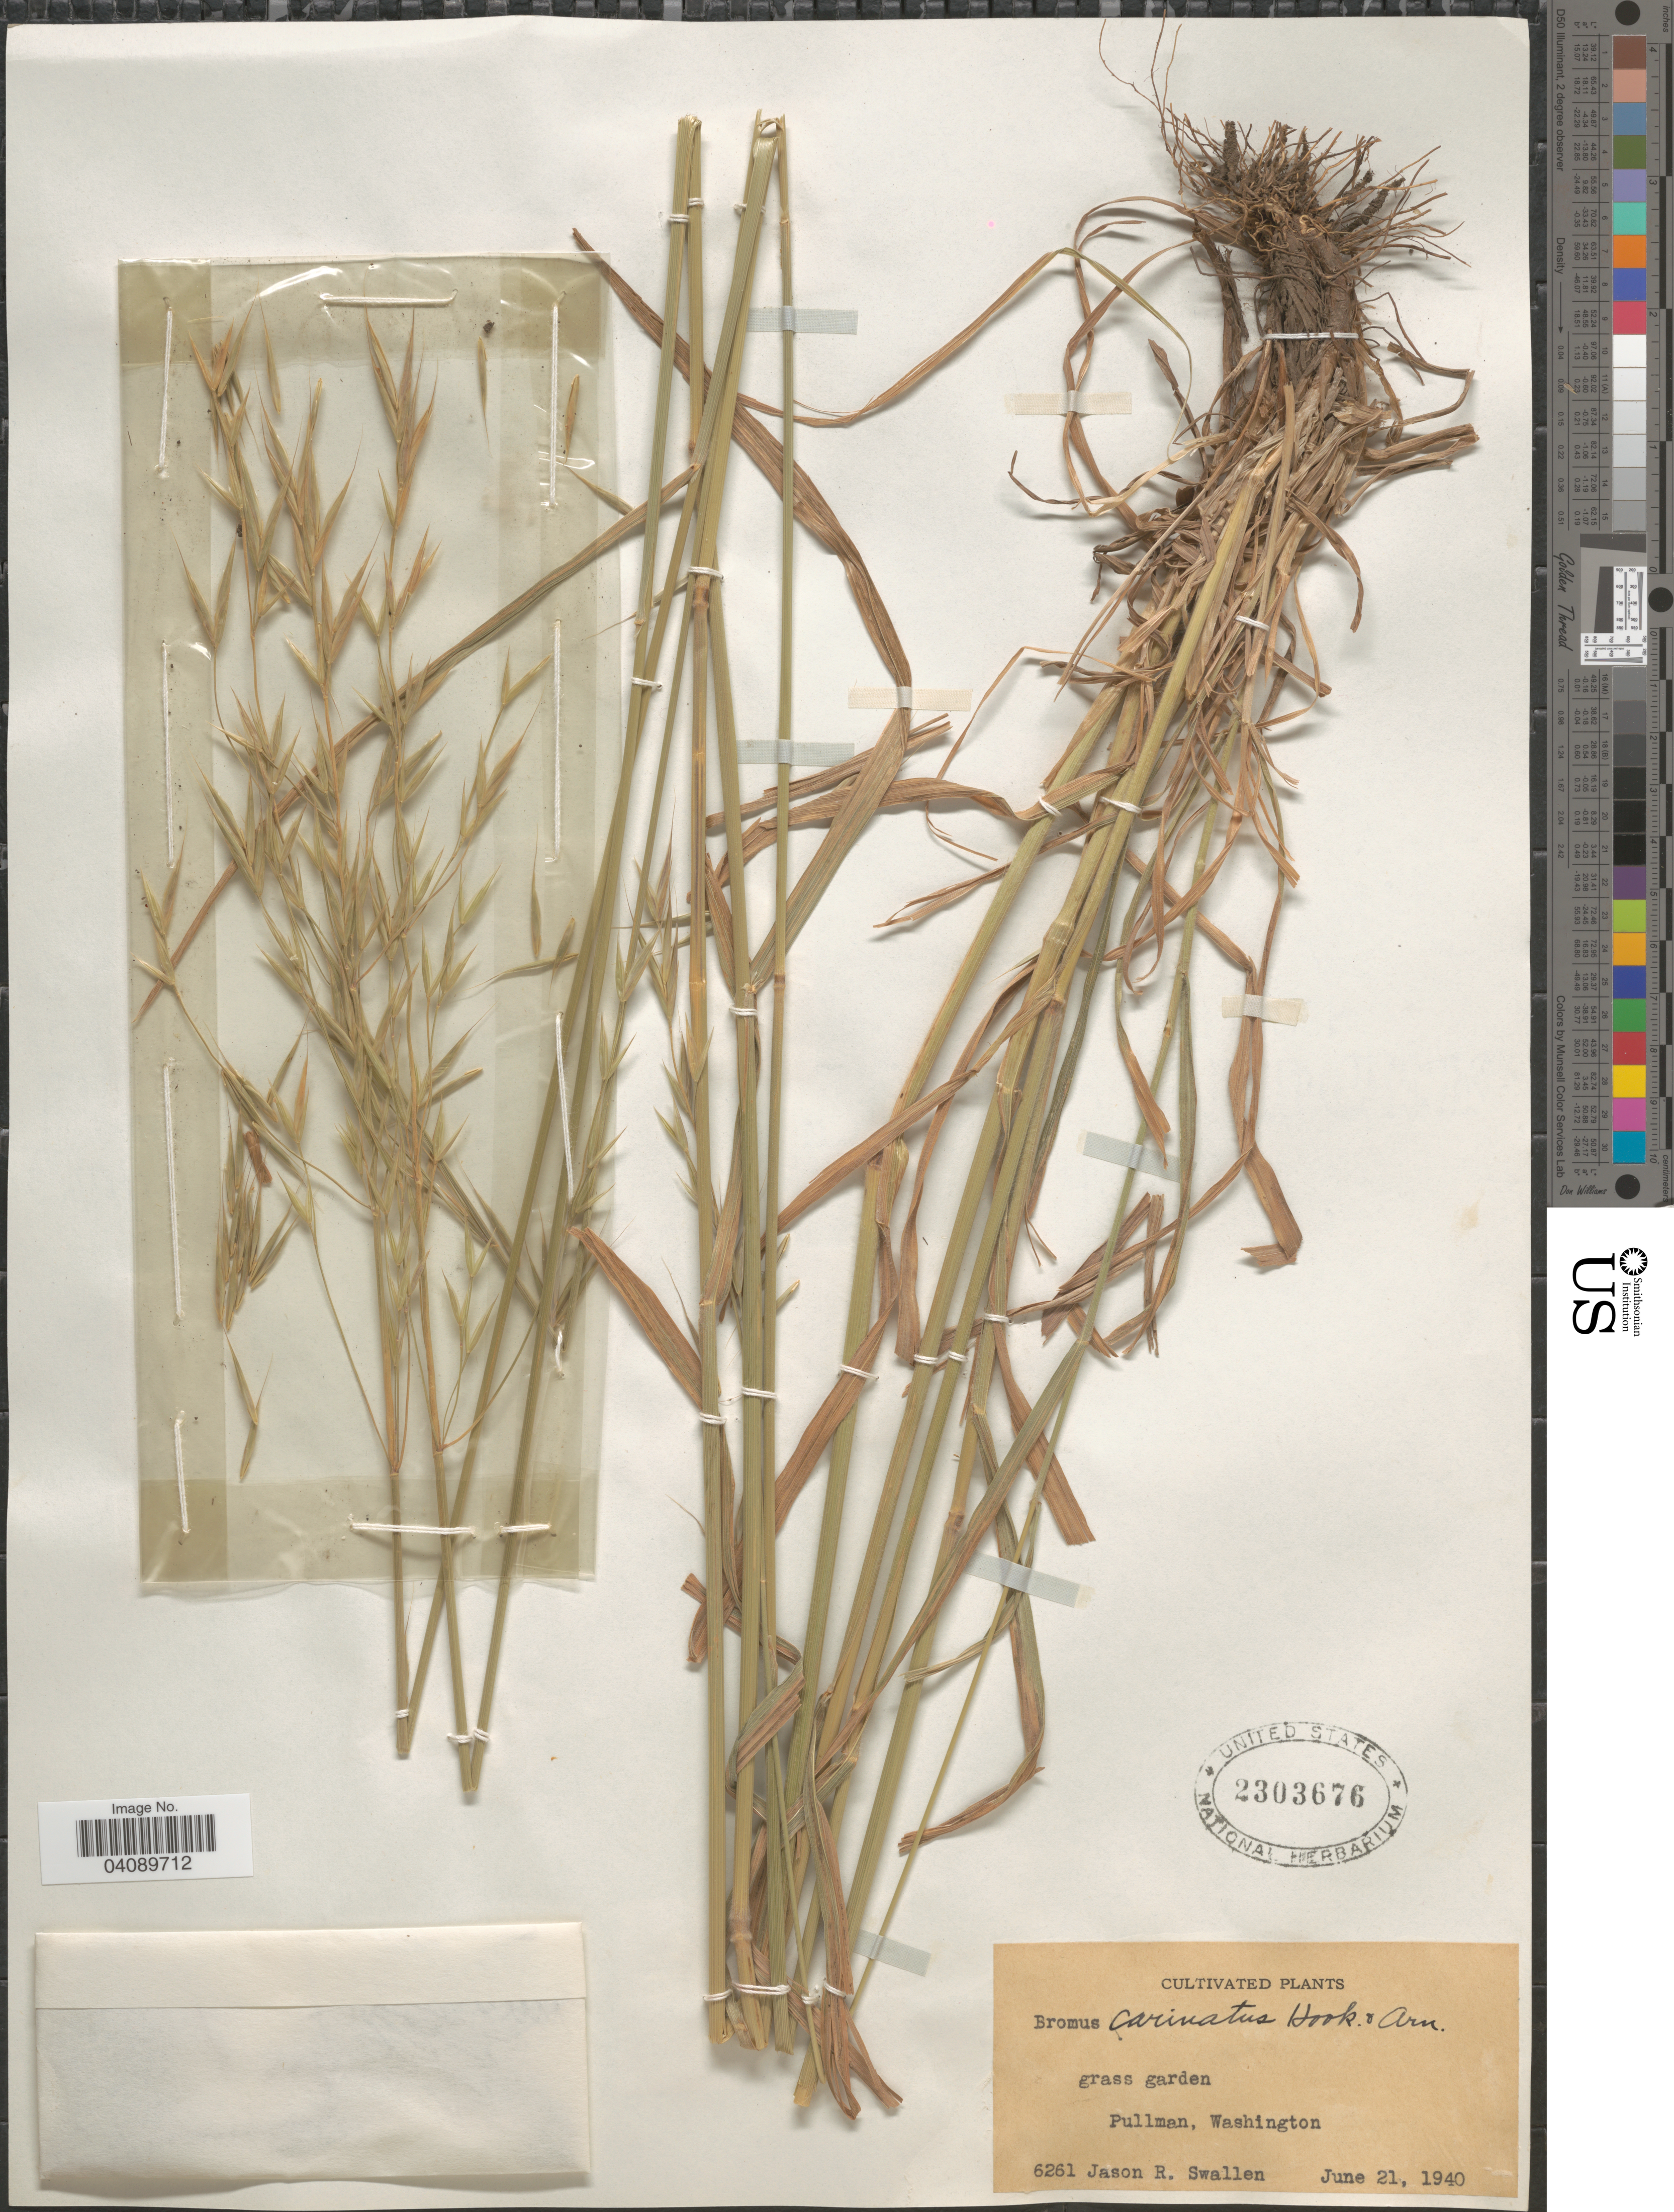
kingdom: Plantae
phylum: Tracheophyta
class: Liliopsida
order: Poales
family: Poaceae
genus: Bromus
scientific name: Bromus carinatus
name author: Hook. & Arn.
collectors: J. R. Swallen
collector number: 6261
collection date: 1940-06-21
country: United States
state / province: Washington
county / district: Whitman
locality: Grass garden. Pullman.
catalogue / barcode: US 2303676